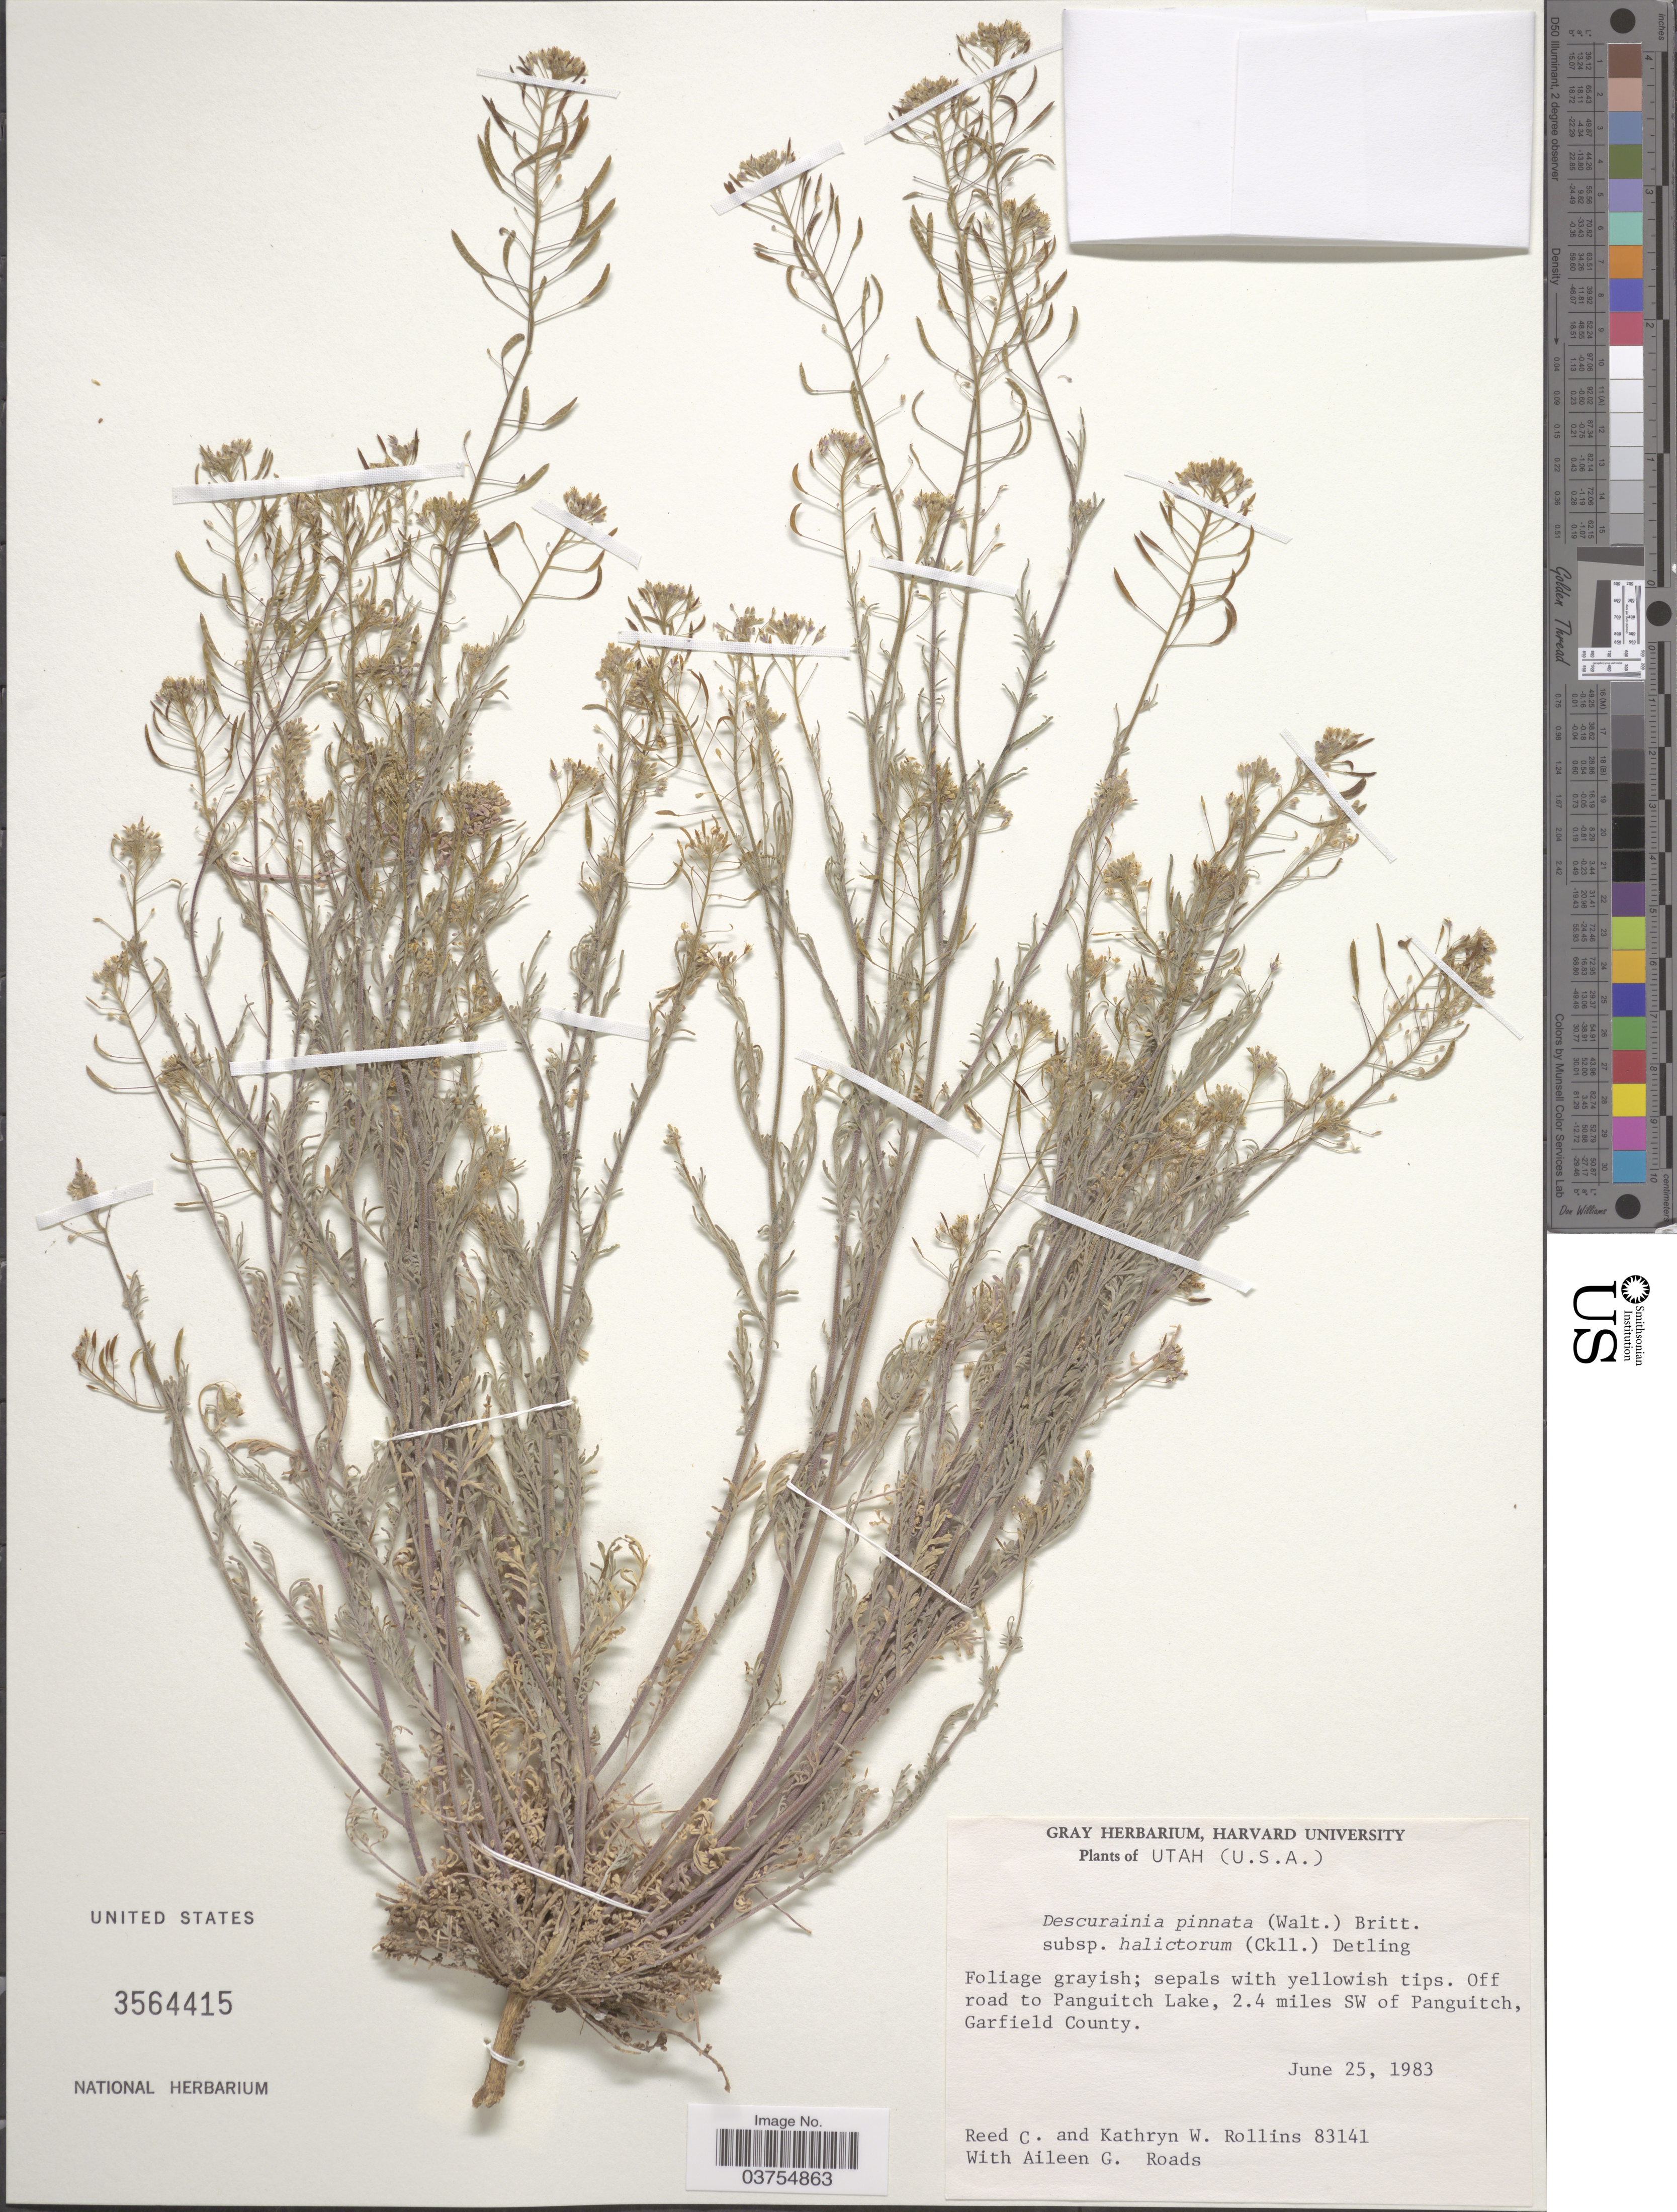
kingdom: Plantae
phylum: Tracheophyta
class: Magnoliopsida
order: Brassicales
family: Brassicaceae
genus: Descurainia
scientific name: Descurainia pinnata subsp. halictorum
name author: (Cockerell) Detling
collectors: R. C. Rollins, K. W. Rollins & A. Roads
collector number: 83141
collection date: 1983-06-25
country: United States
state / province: Utah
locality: Off road to Panguitch Lake, 2.4 miles SW of Panguitch, Garfield County.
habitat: off road to lake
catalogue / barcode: US 3564415